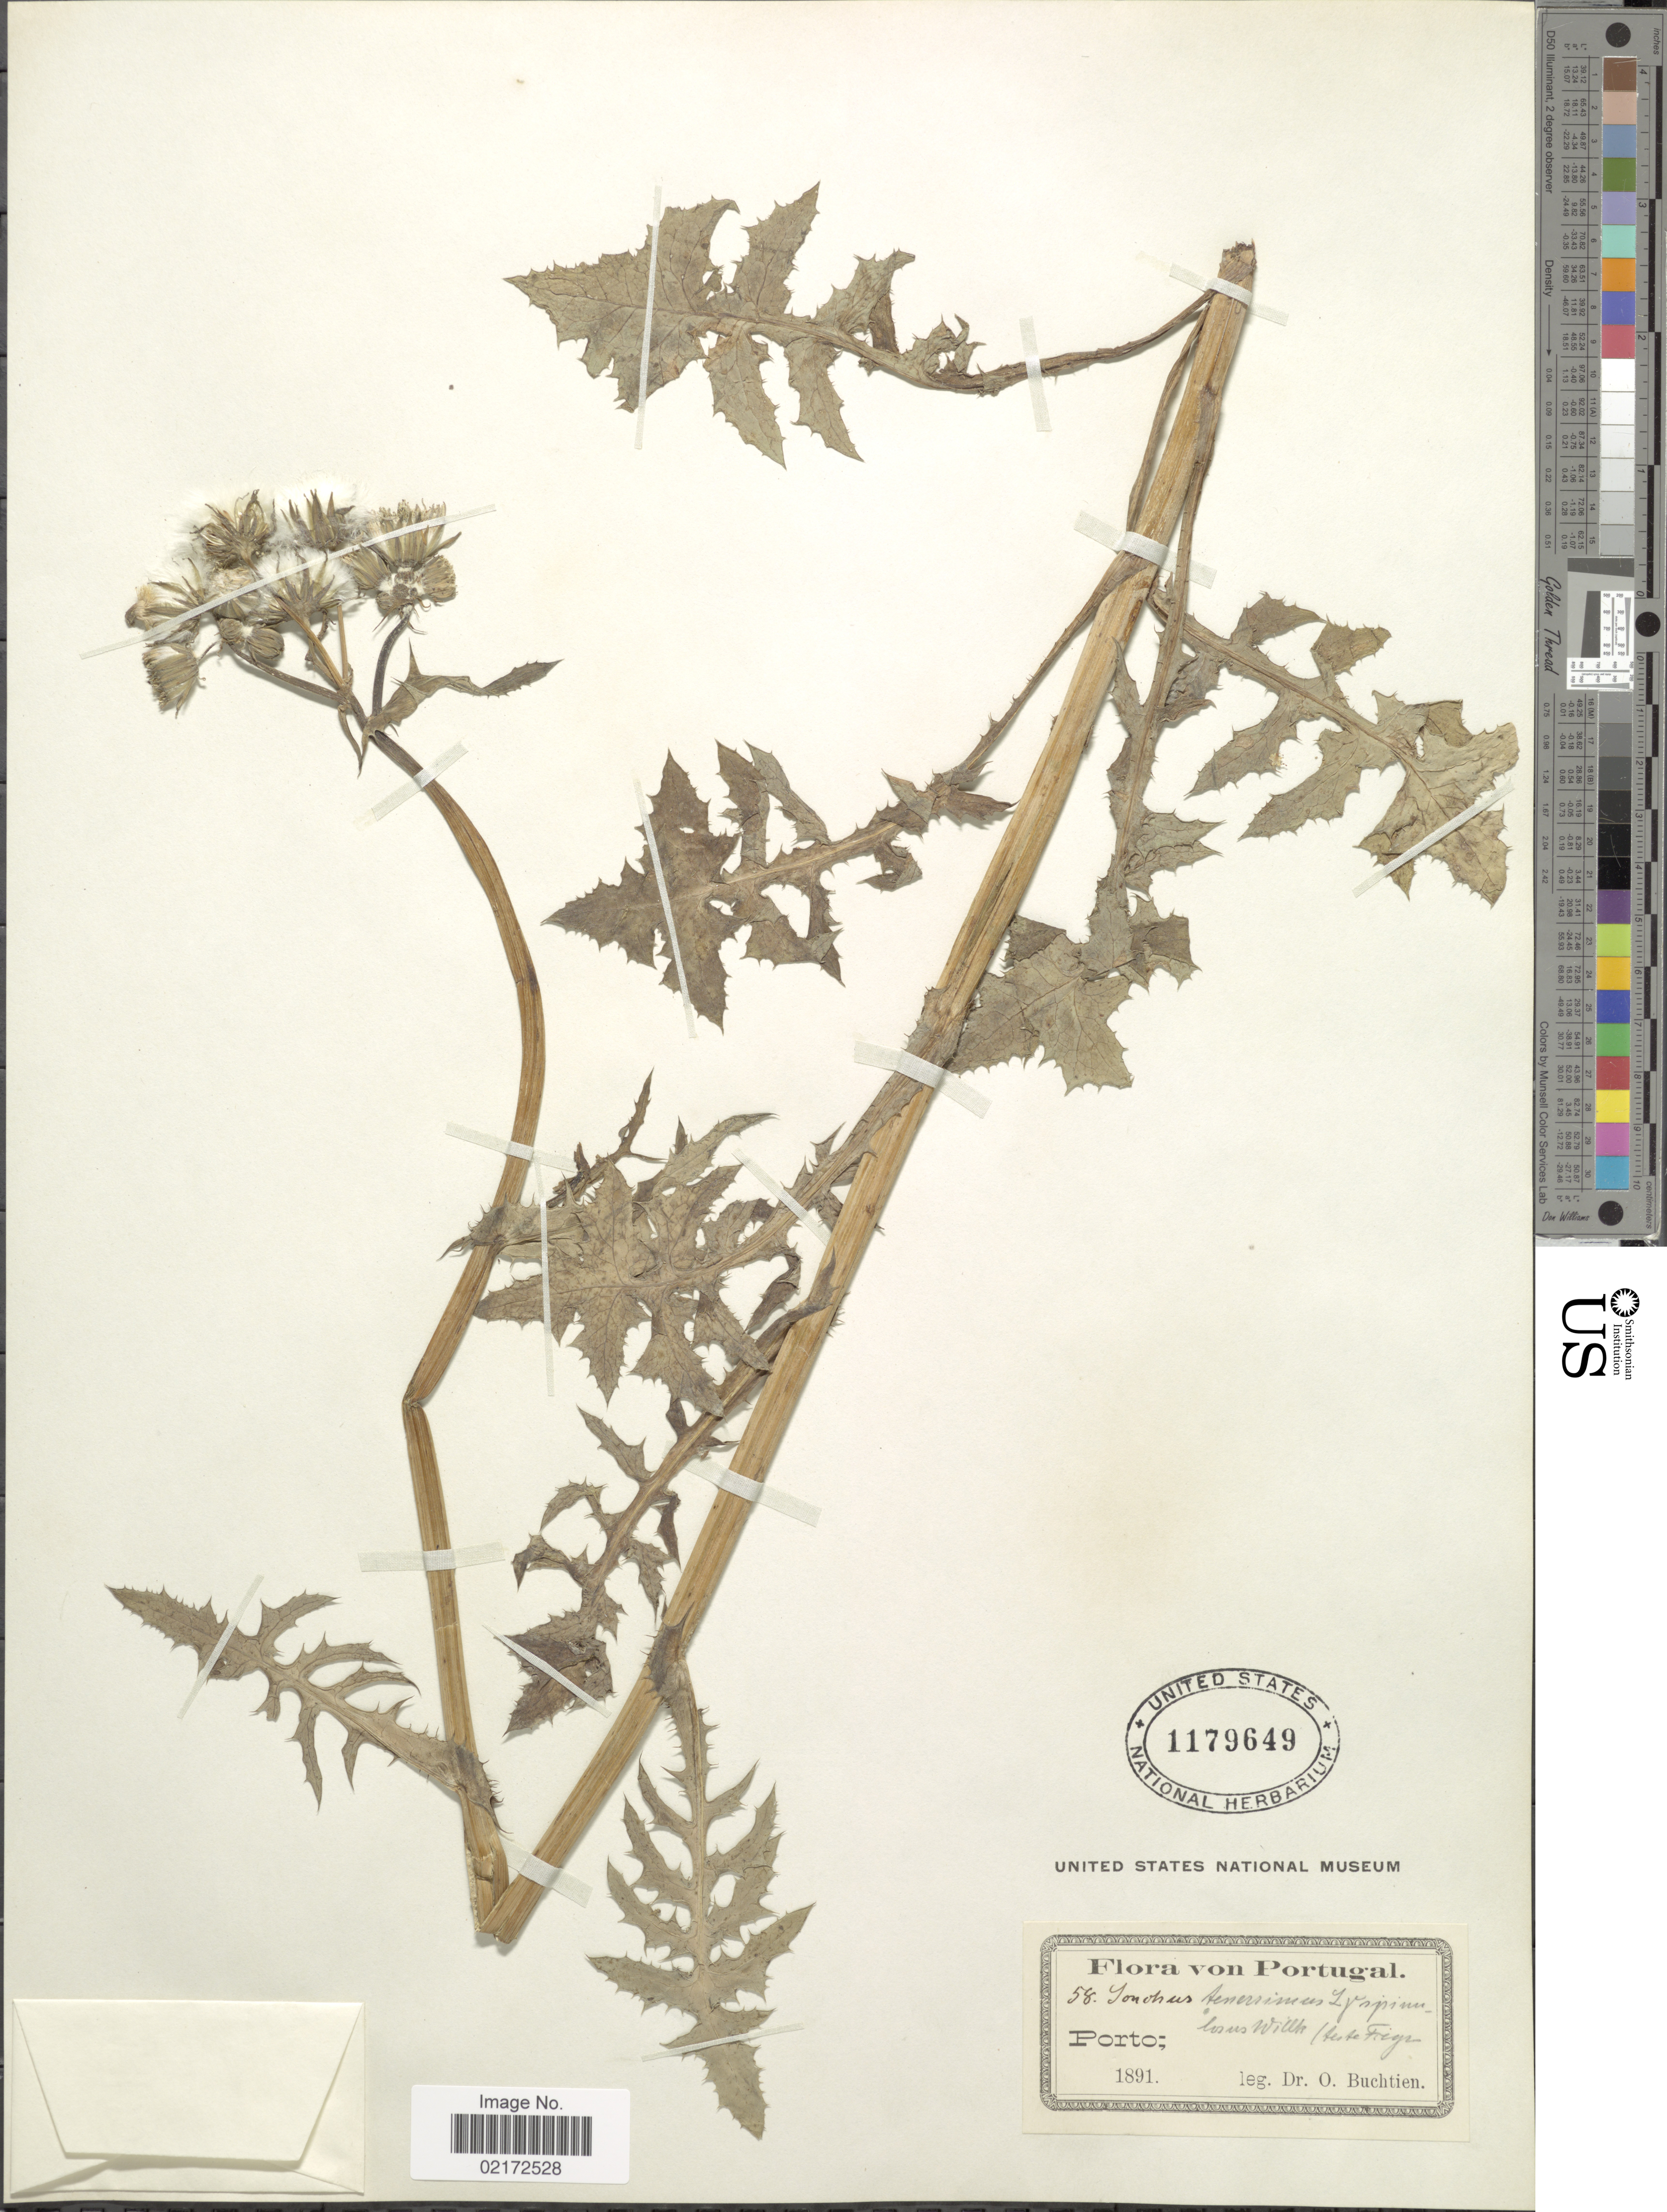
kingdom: Plantae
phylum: Tracheophyta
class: Magnoliopsida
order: Asterales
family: Asteraceae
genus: Sonchus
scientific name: Sonchus tenerrimus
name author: L.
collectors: O. Buchtien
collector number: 58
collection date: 1891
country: Portugal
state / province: Porto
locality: Porto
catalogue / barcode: US 1179649